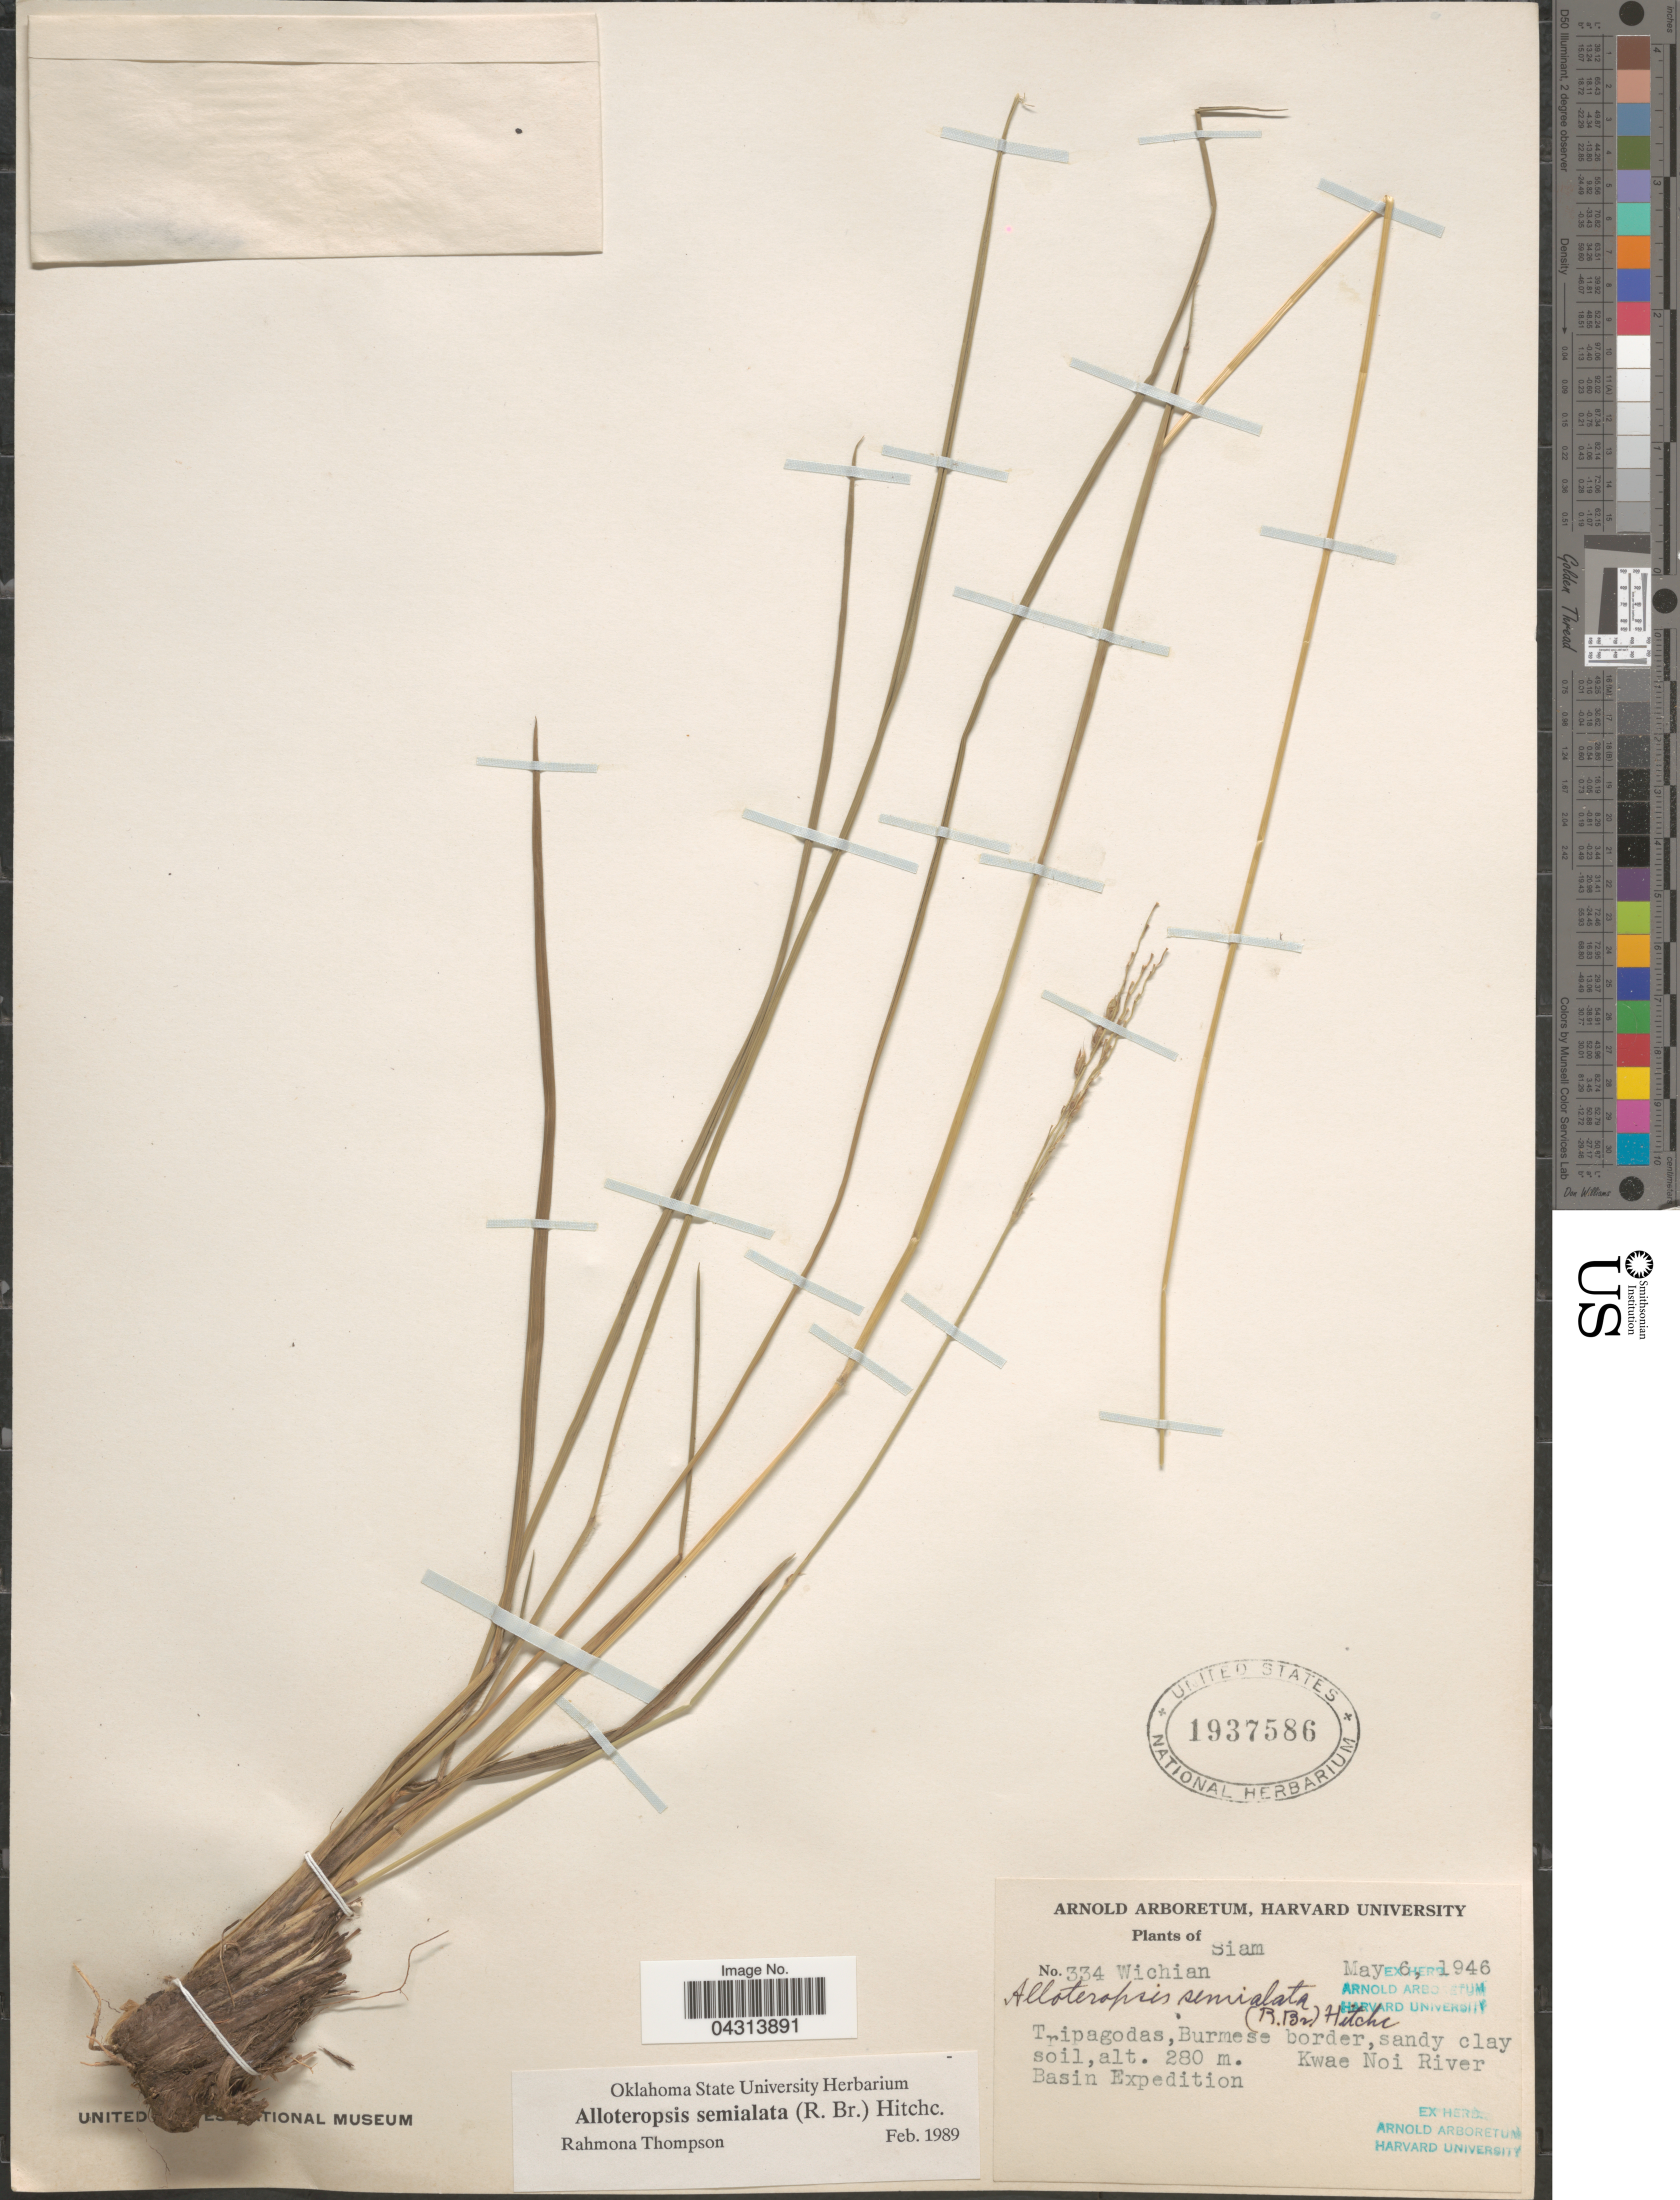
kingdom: Plantae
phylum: Tracheophyta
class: Liliopsida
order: Poales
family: Poaceae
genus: Alloteropsis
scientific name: Alloteropsis semialata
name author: (R. Br.) Hitchc.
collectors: Wichian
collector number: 334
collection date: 1946-05-06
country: Thailand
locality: Siam. Tripagodas, Burmese border, sandy clay soil. Basin Expedition.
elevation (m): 280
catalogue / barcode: US 1937586